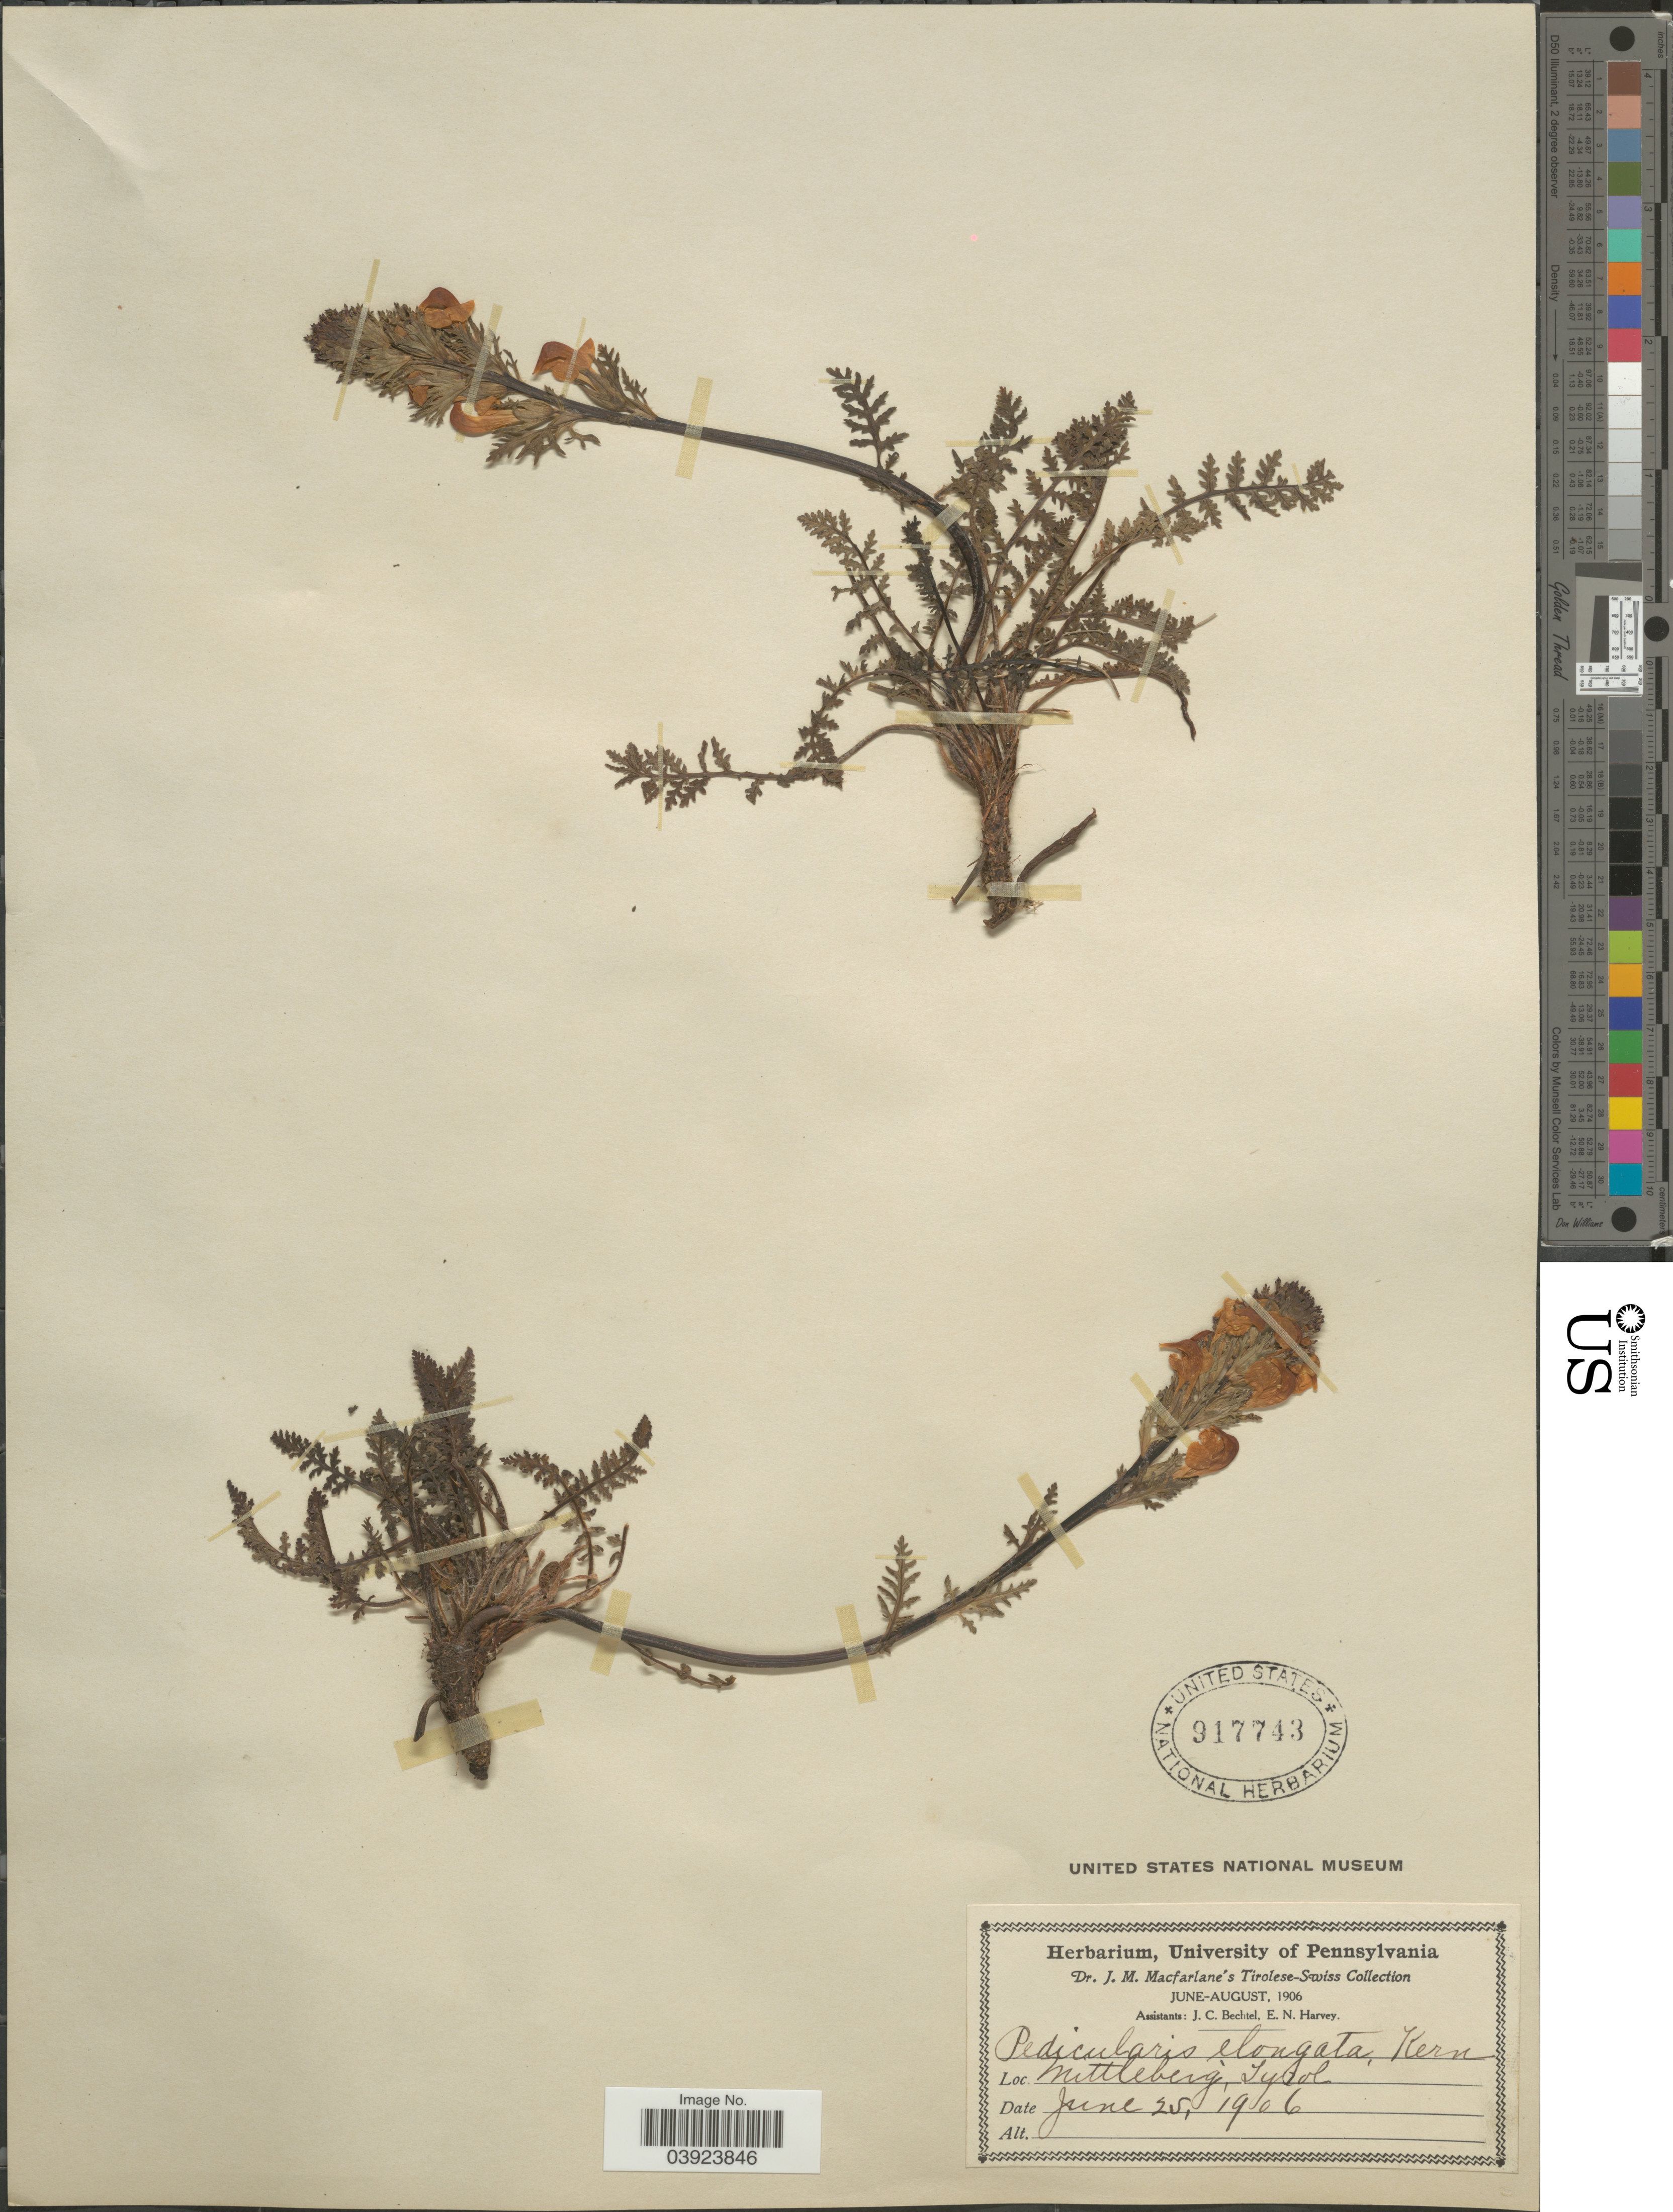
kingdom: Plantae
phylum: Tracheophyta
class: Magnoliopsida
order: Lamiales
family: Orobanchaceae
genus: Pedicularis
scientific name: Pedicularis elongata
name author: A. Kern.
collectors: J. Macfarlane, J. Bechtel & E. Harvey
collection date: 1906-06-25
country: Austria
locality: Mittleberg [Mittelberg], Tyrol.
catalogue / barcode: US 917743